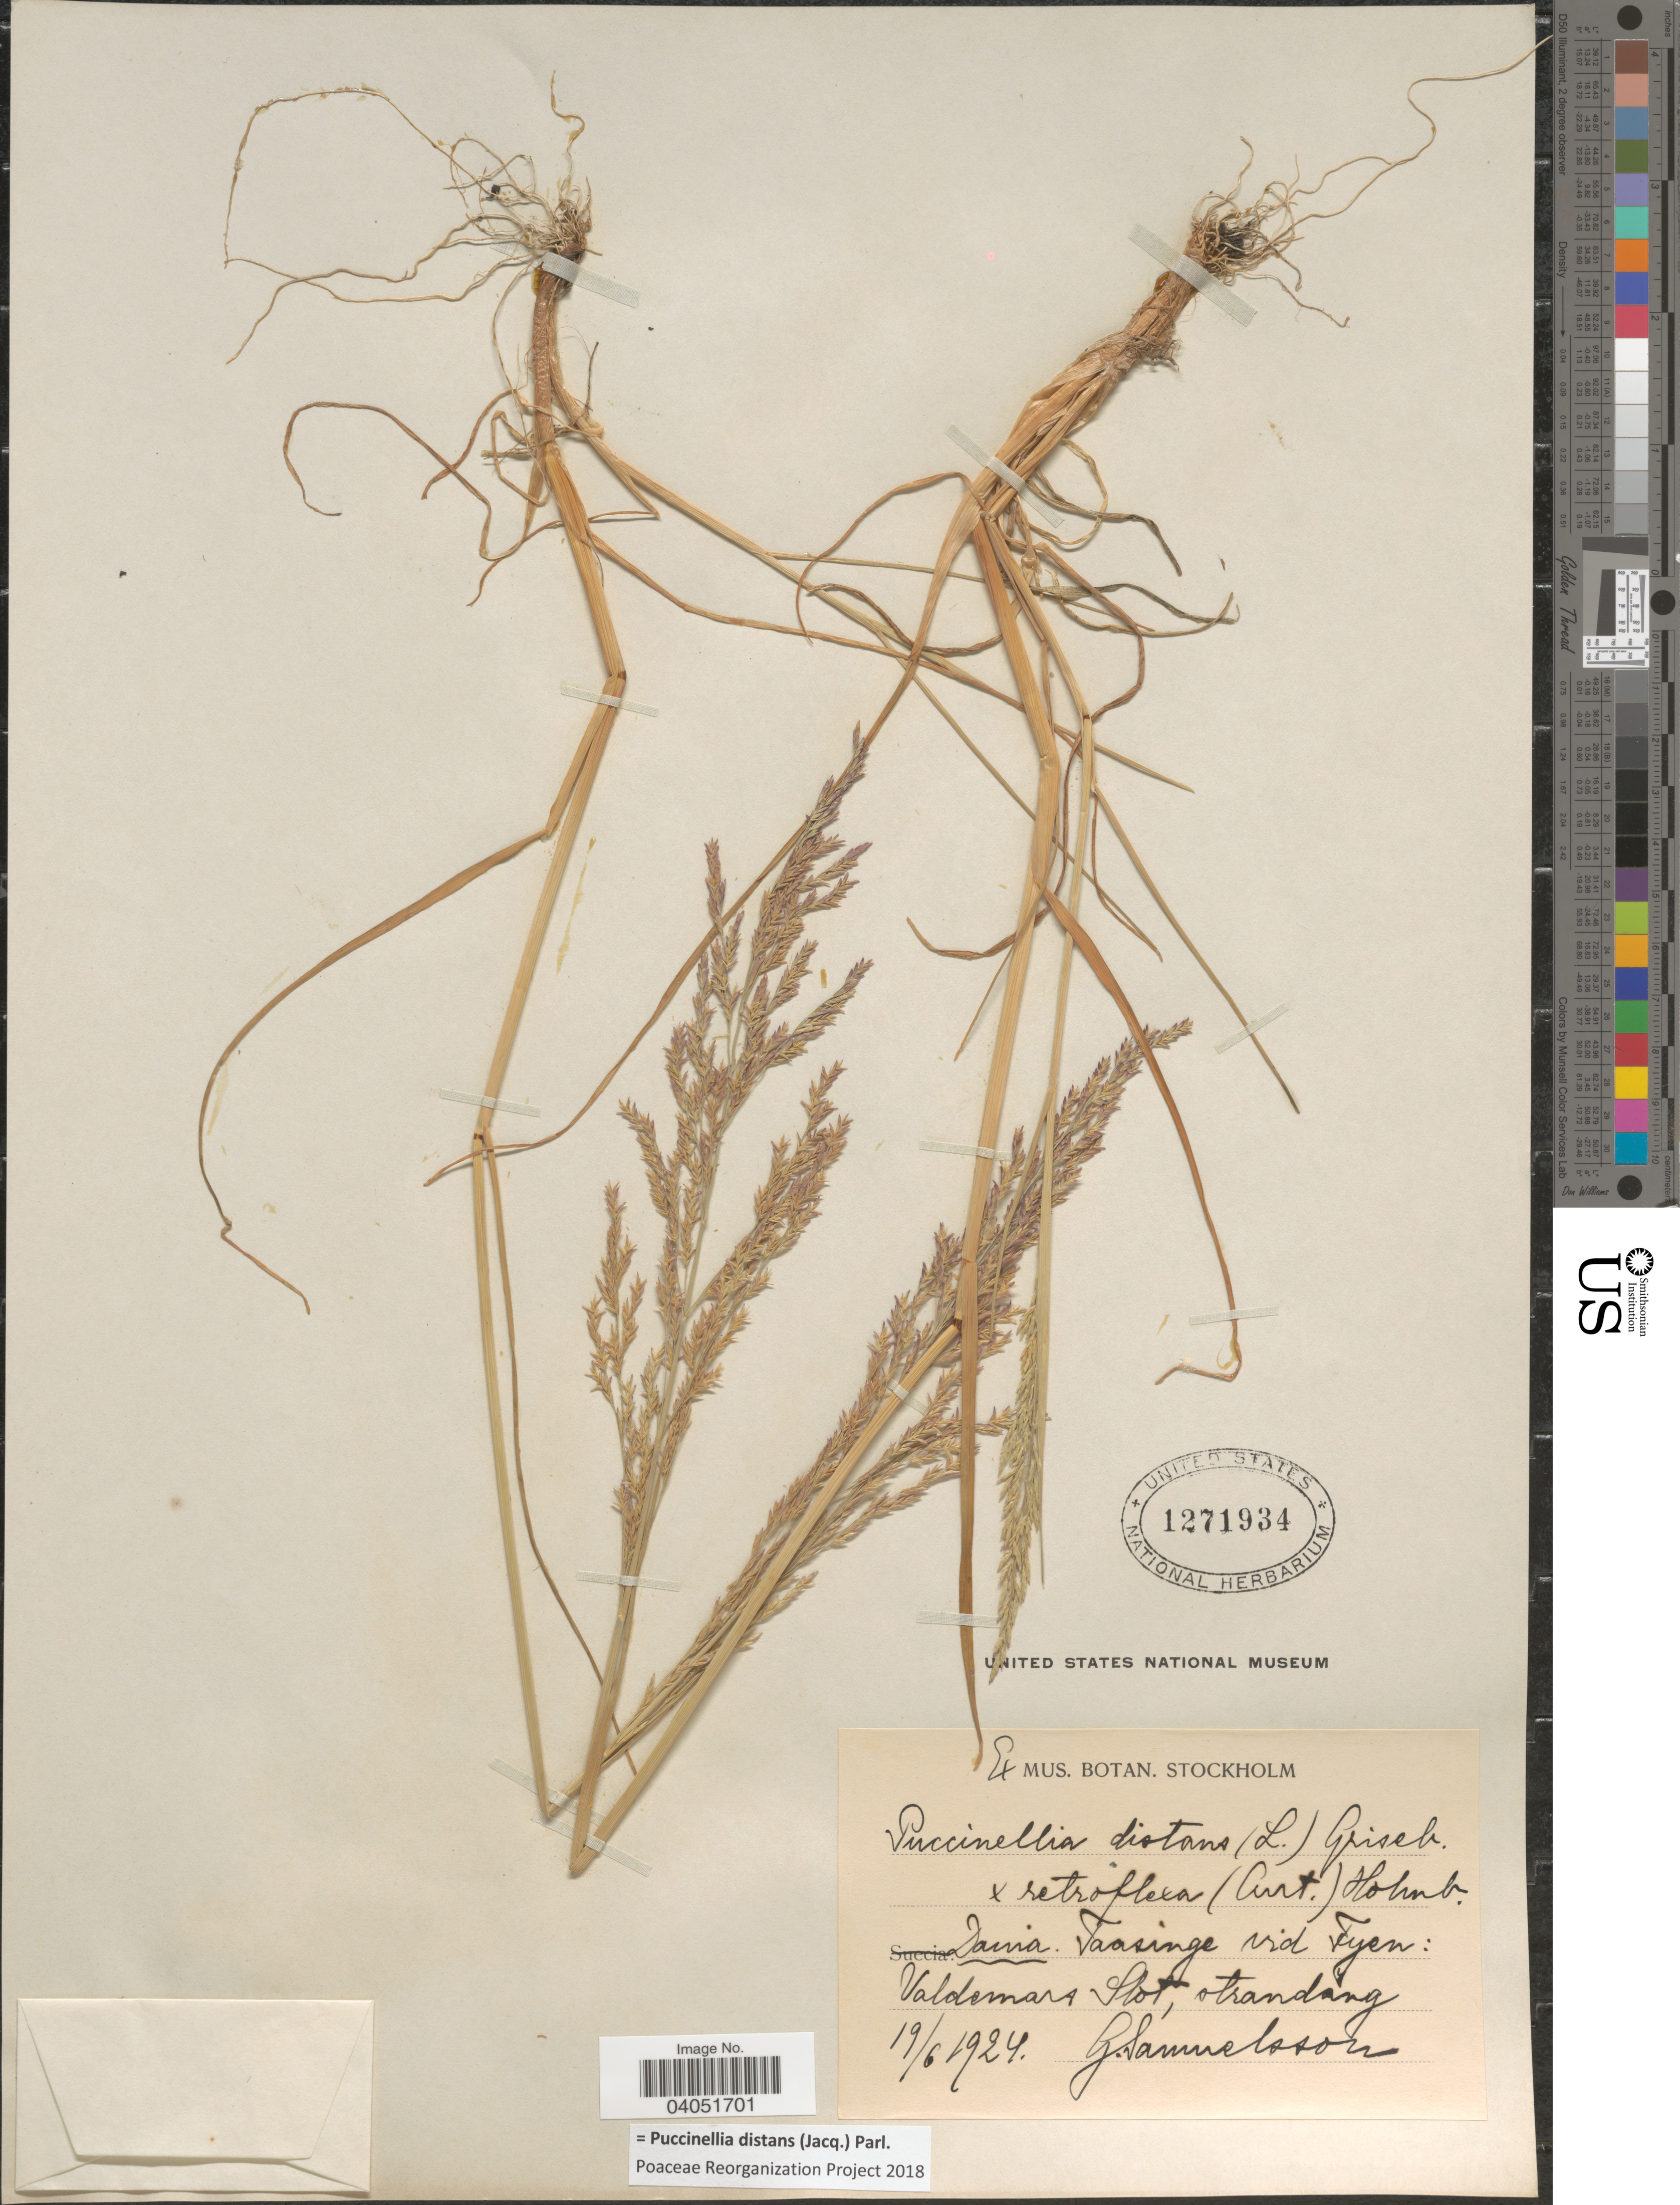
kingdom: Plantae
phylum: Tracheophyta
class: Liliopsida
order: Poales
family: Poaceae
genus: Puccinellia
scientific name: Puccinellia distans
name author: (Jacq.) Parl.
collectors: G. Samuelsson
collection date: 1924-06-19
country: Denmark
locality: Dania. Taasinge vid Fyen: Valdemars Slot, strandang.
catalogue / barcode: US 1271934